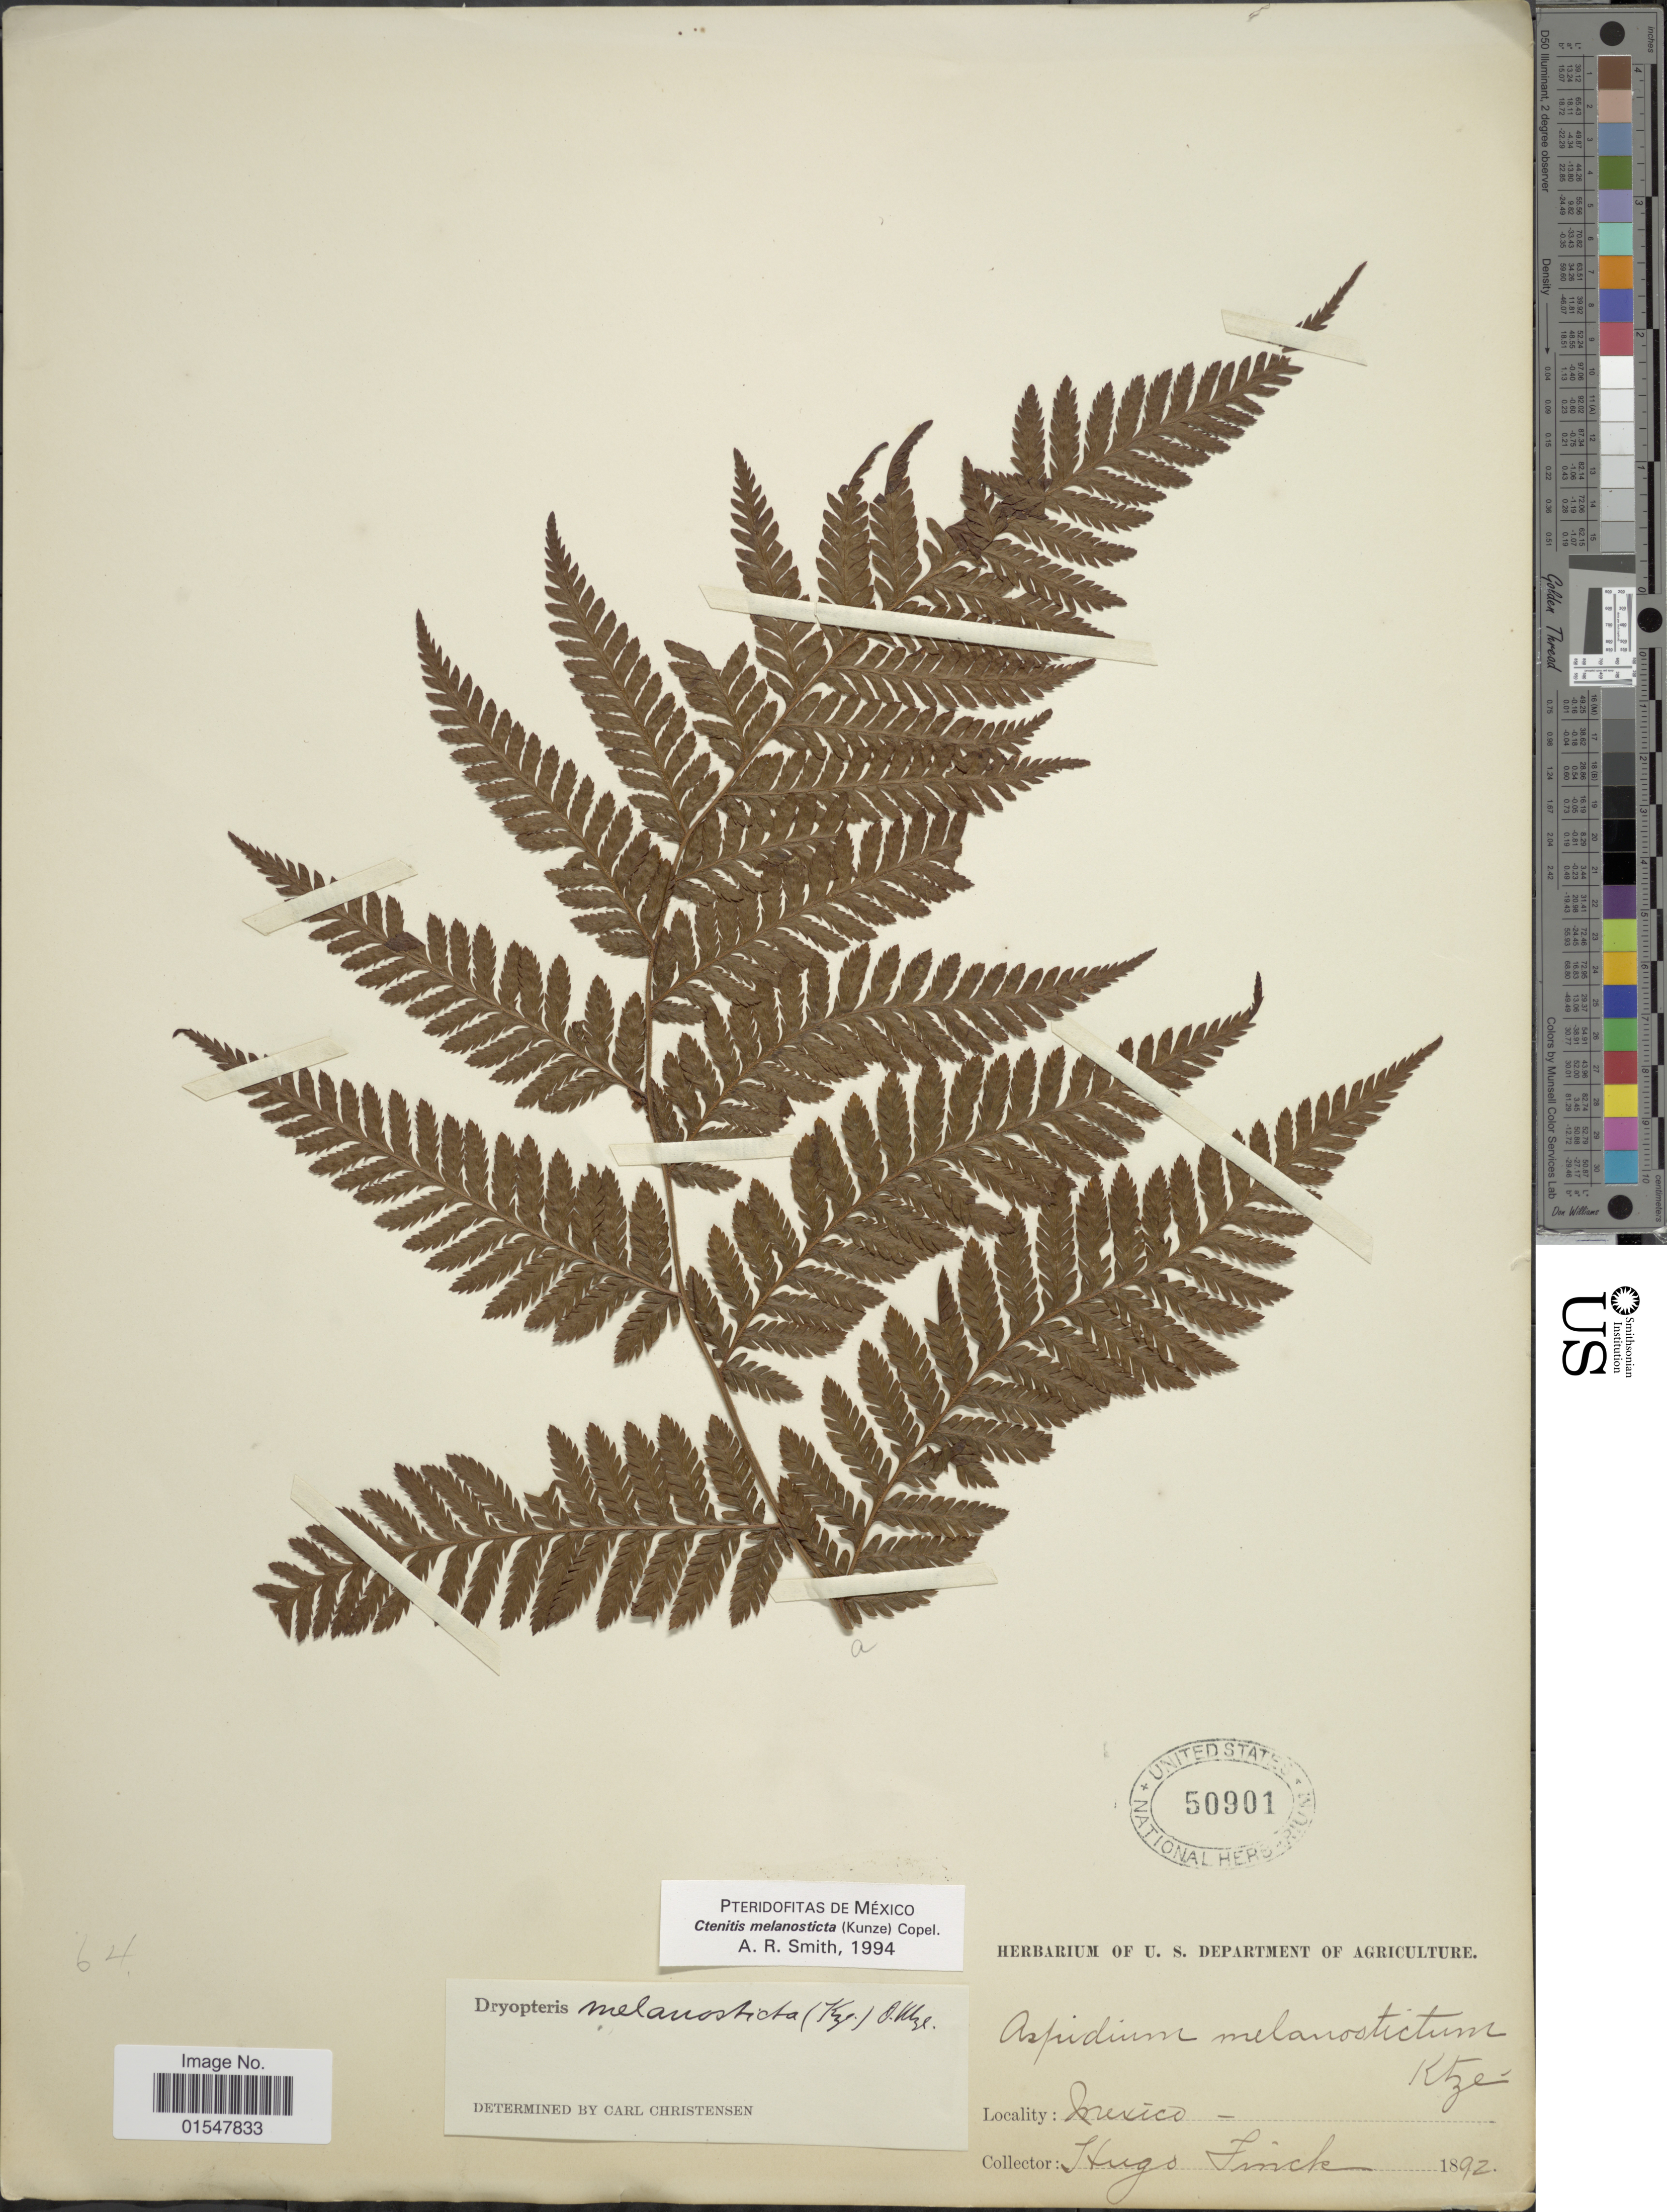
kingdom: Plantae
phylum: Tracheophyta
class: Polypodiopsida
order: Polypodiales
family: Dryopteridaceae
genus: Ctenitis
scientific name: Ctenitis melanosticta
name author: (Kunze) Copel.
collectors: H. Finck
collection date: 1892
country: Mexico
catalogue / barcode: US 50901